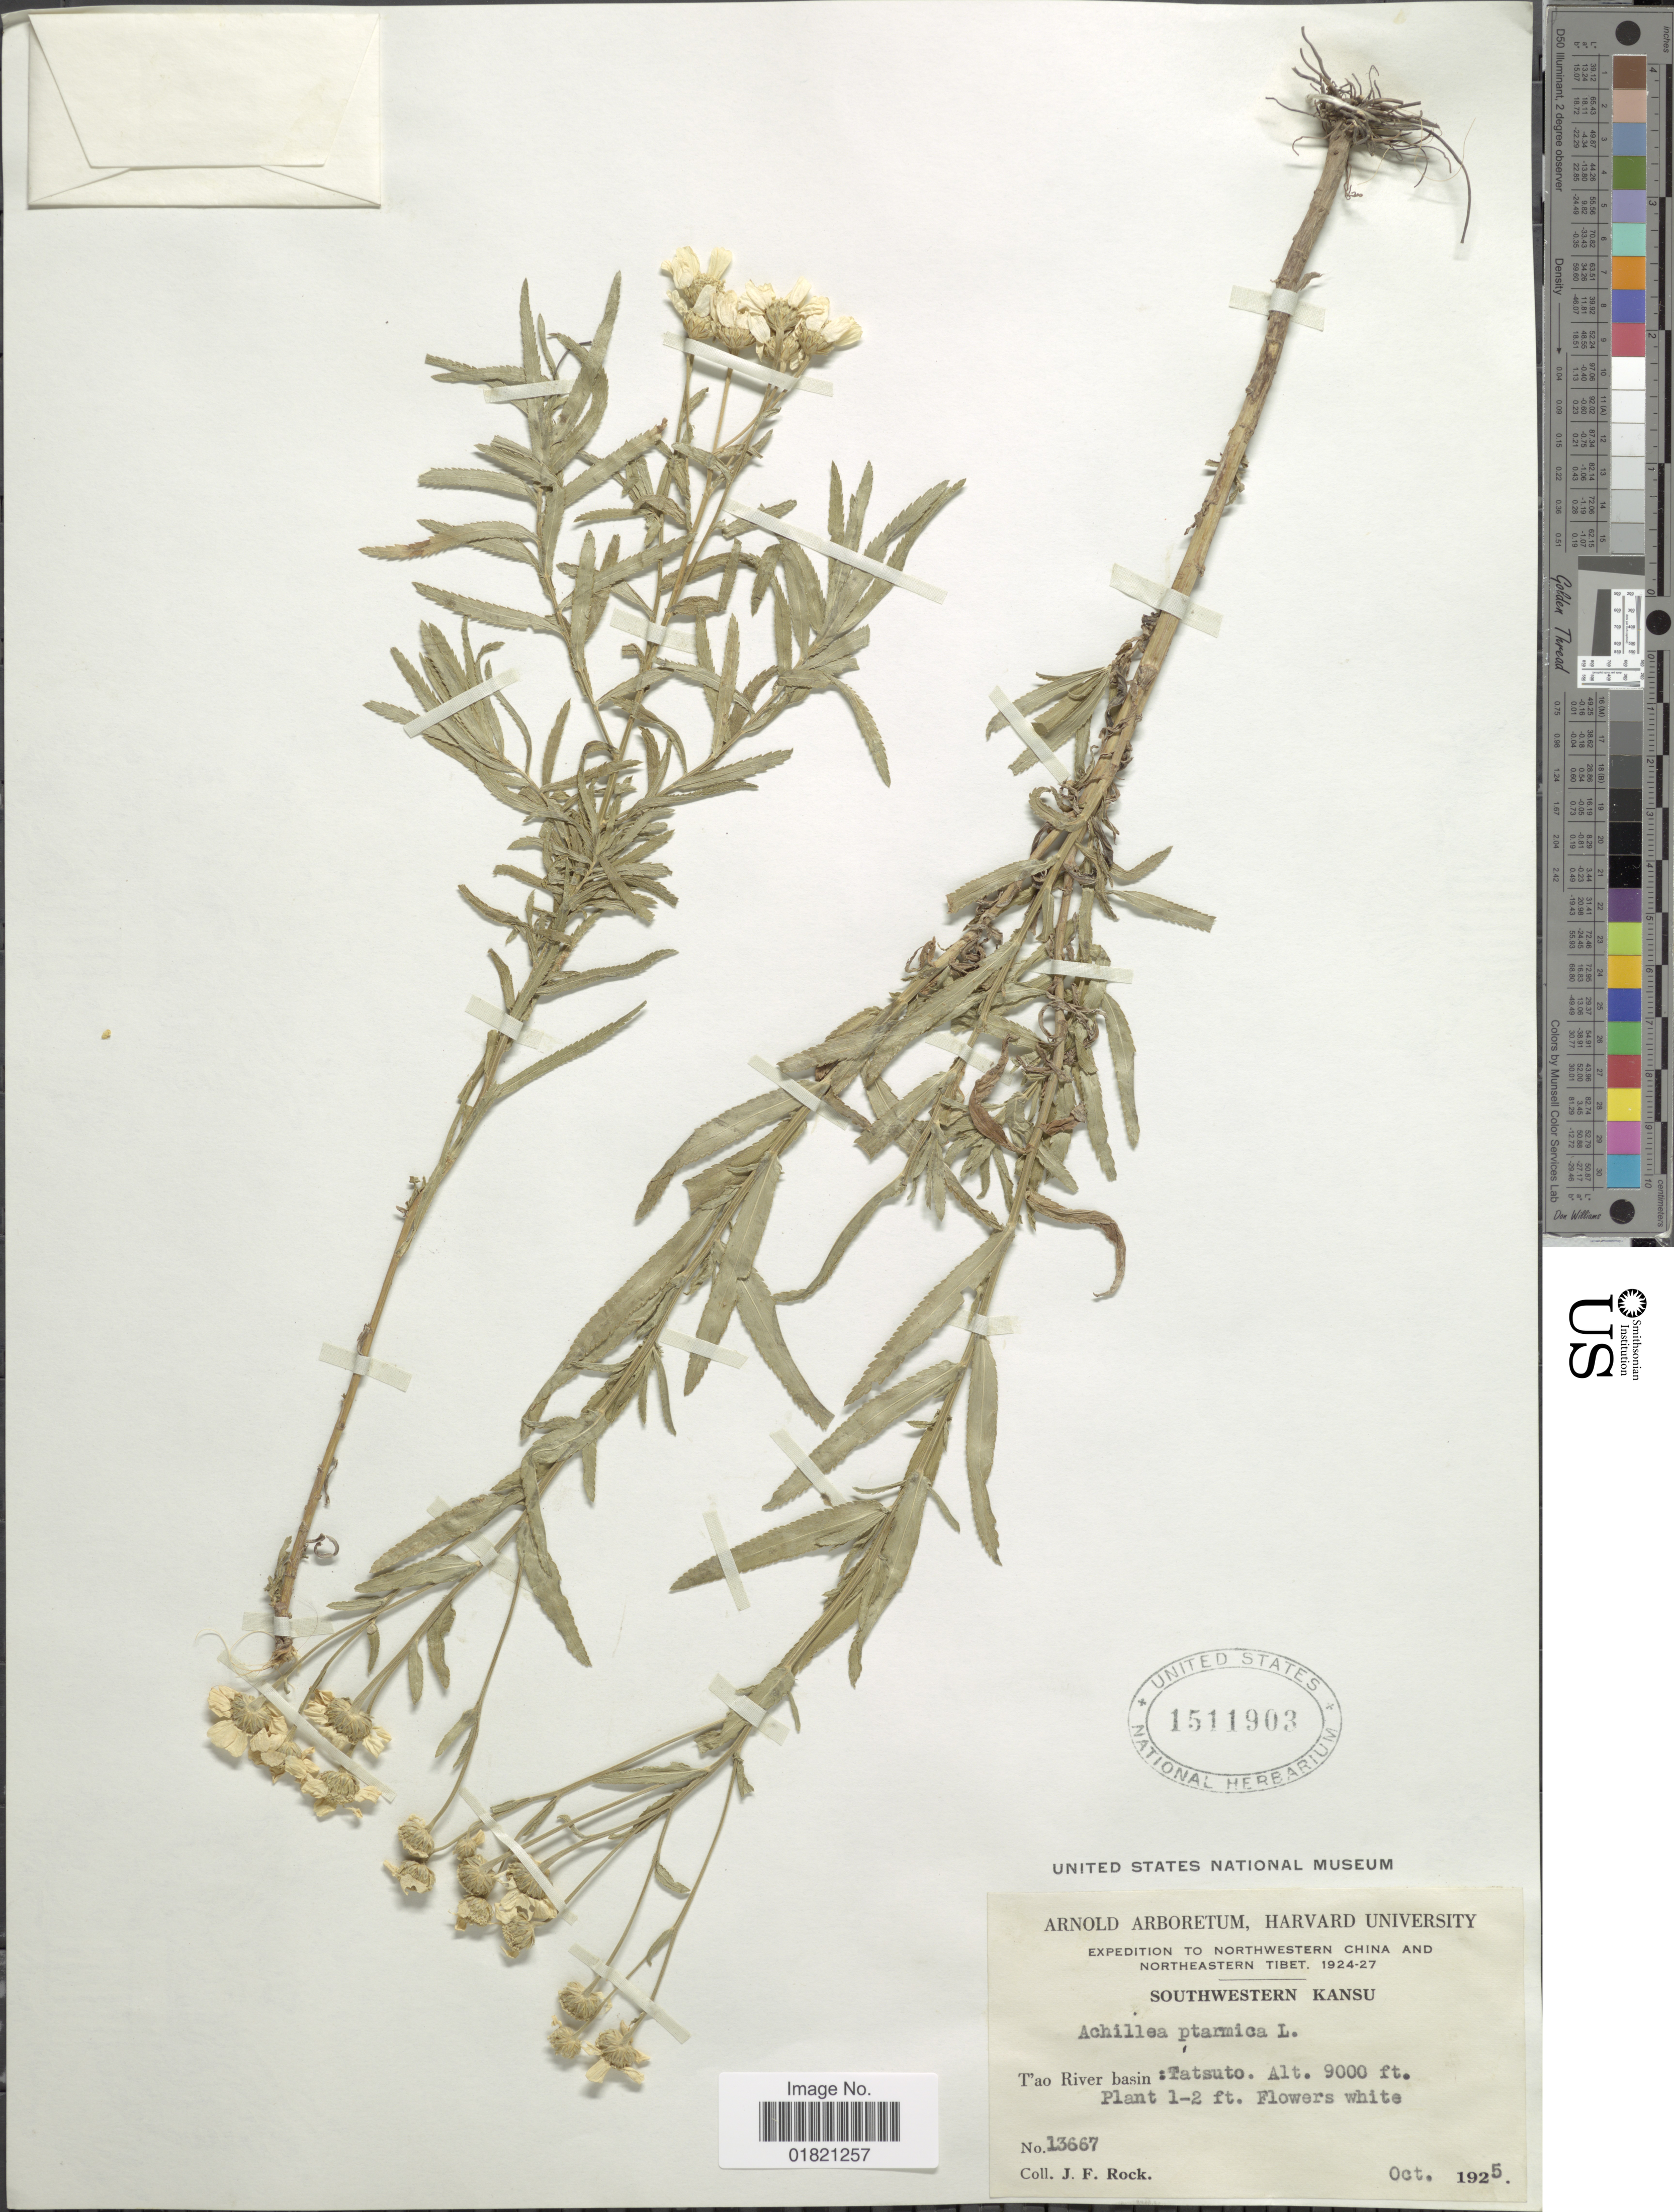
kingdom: Plantae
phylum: Tracheophyta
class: Magnoliopsida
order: Asterales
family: Asteraceae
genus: Achillea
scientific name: Achillea ptarmica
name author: L.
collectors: J. Rock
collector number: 13667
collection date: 1925-10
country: China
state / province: Gansu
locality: Northwestern China and Notheastern Tibet. Southwestern Kansu. T'au River basin: Tatsuto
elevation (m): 2743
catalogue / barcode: US 1511903